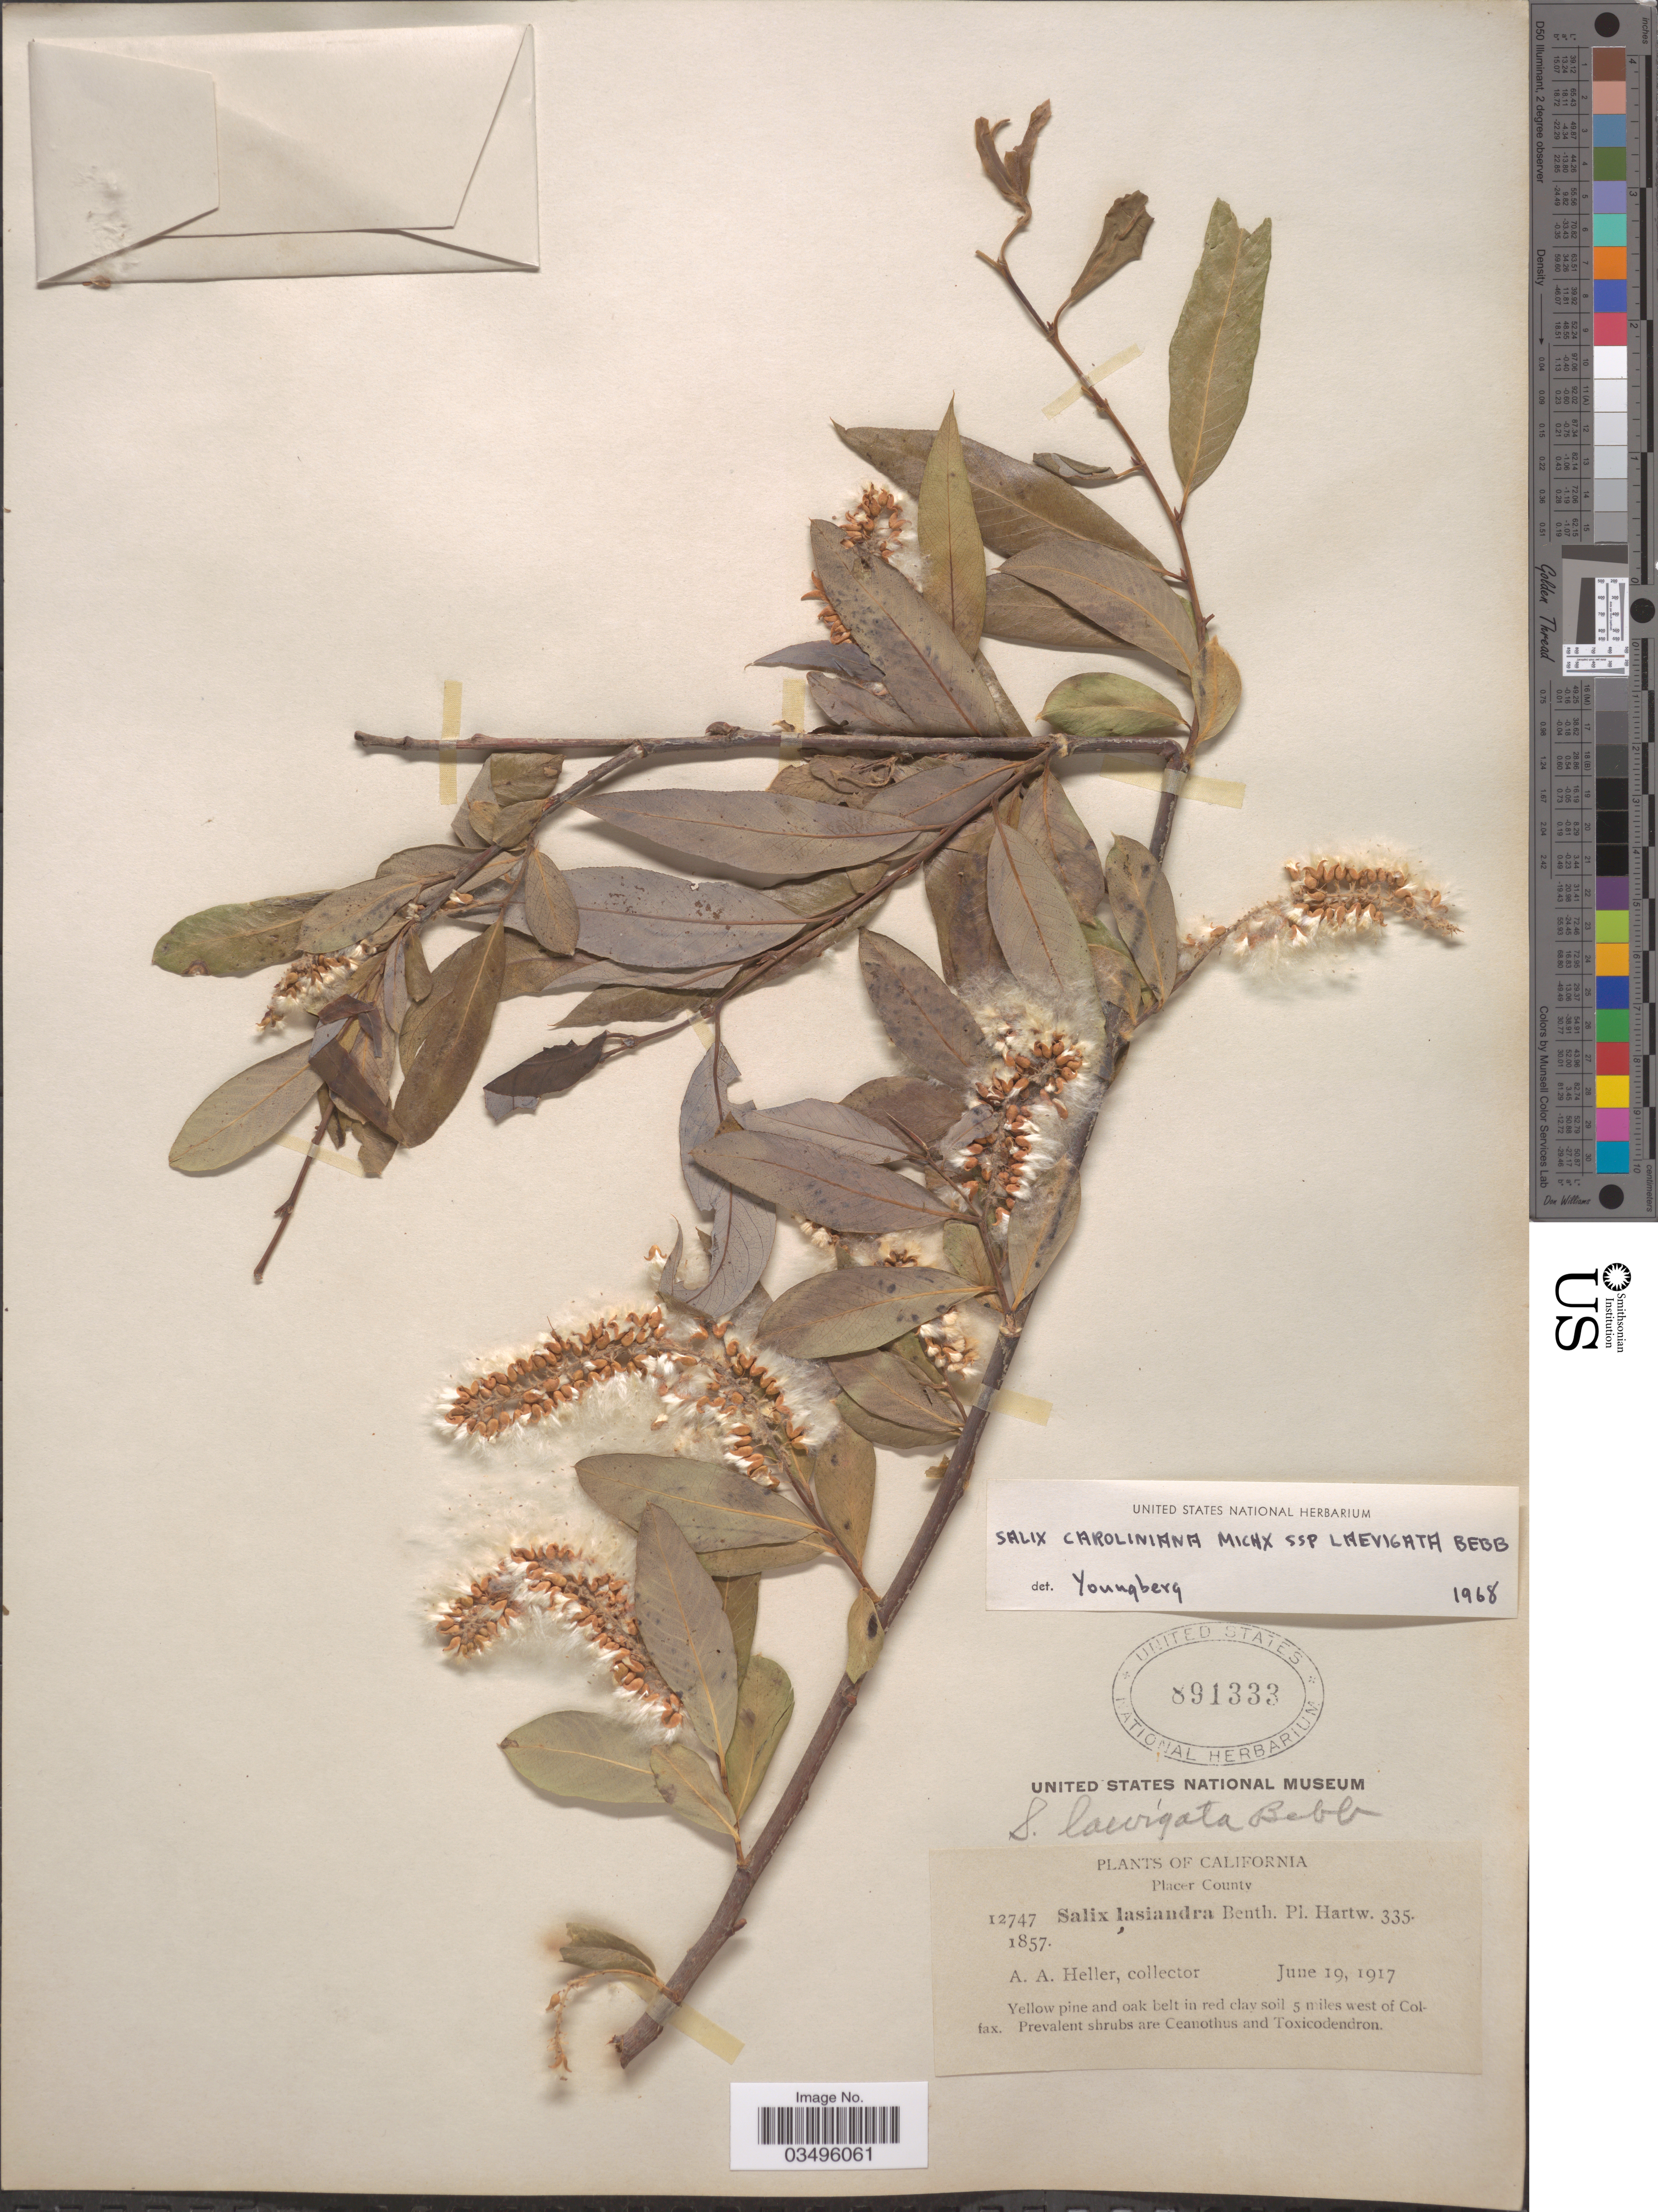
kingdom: Plantae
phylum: Tracheophyta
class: Magnoliopsida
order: Malpighiales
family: Salicaceae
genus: Salix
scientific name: Salix caroliniana subsp. laevigata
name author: Bebb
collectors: A. A. Heller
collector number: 12747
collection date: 1917-06-19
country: United States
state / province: California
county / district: Placer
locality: Placer County. Yellow pine and oak belt in red clay soil 5 miles west of Colfax.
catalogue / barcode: US 891333